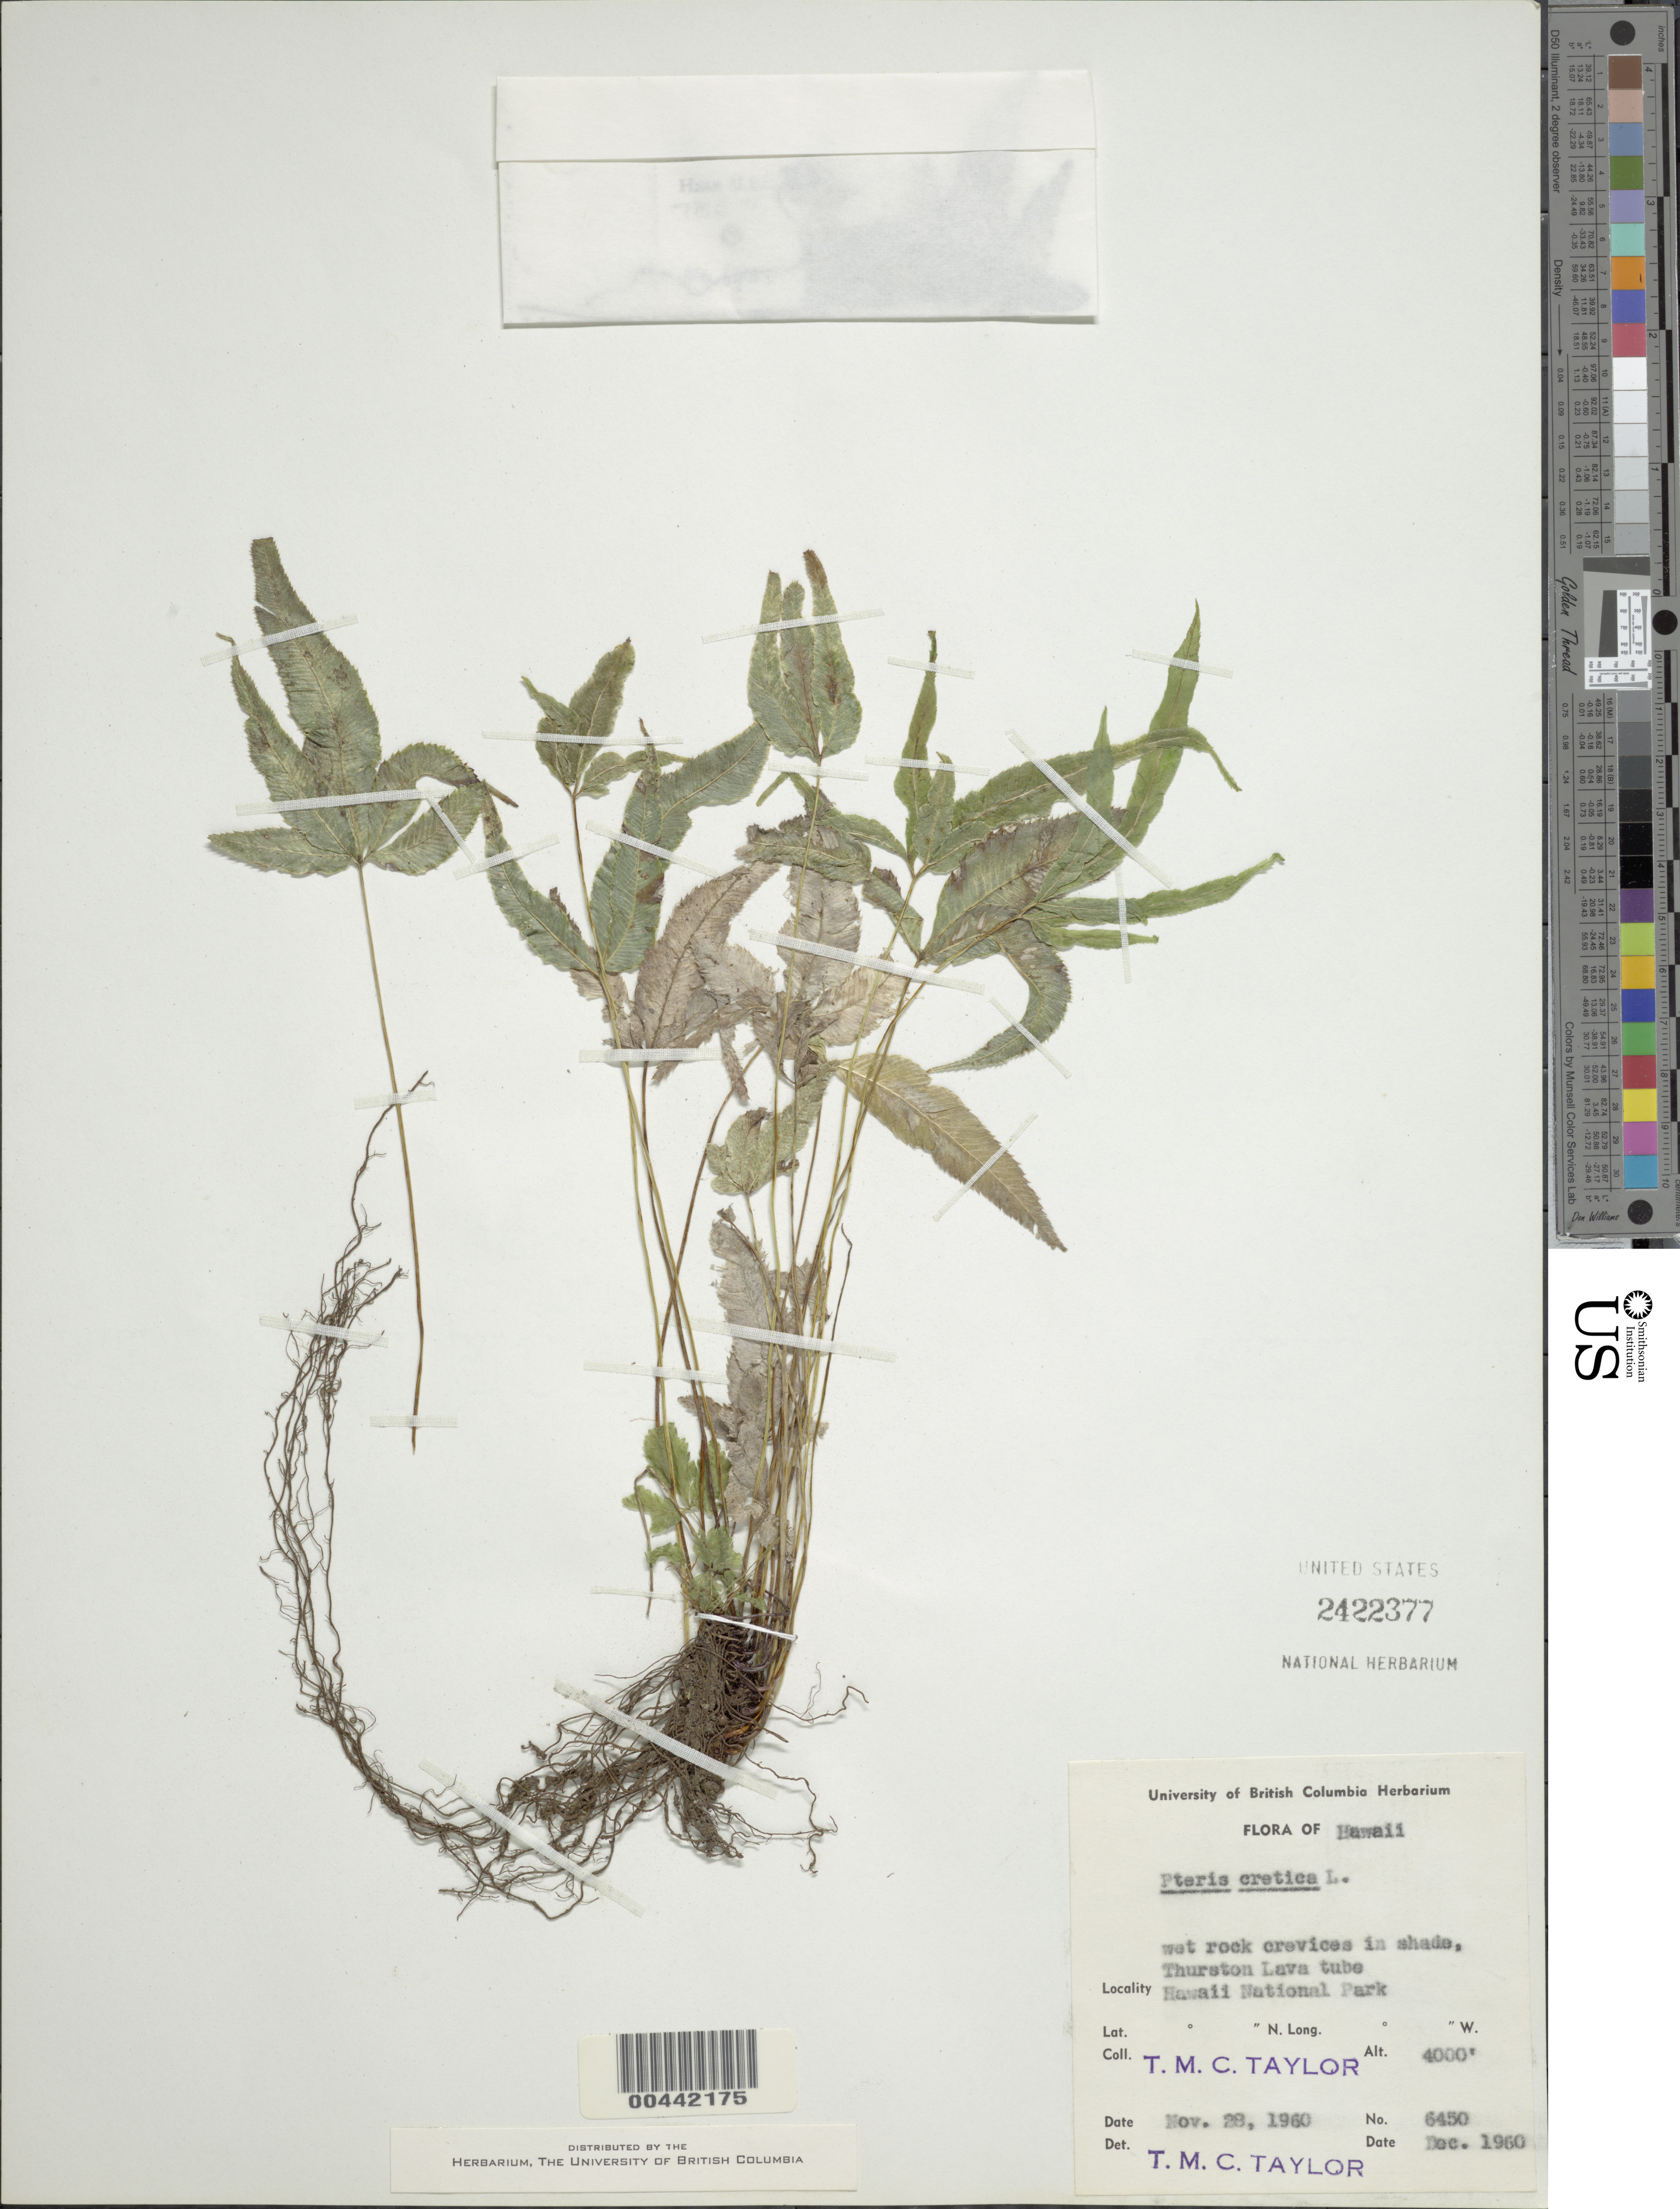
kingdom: Plantae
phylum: Tracheophyta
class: Polypodiopsida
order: Polypodiales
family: Pteridaceae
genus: Pteris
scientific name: Pteris cretica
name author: L.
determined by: Taylor, T. M. C.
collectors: T. M. C. Taylor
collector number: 6450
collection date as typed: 28 Nov 1960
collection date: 1960-11-28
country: United States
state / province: Hawaii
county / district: Hawaii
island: Hawaii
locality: Thurston Lava Tube, Hawaii National Park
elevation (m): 1219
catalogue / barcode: US 2422377